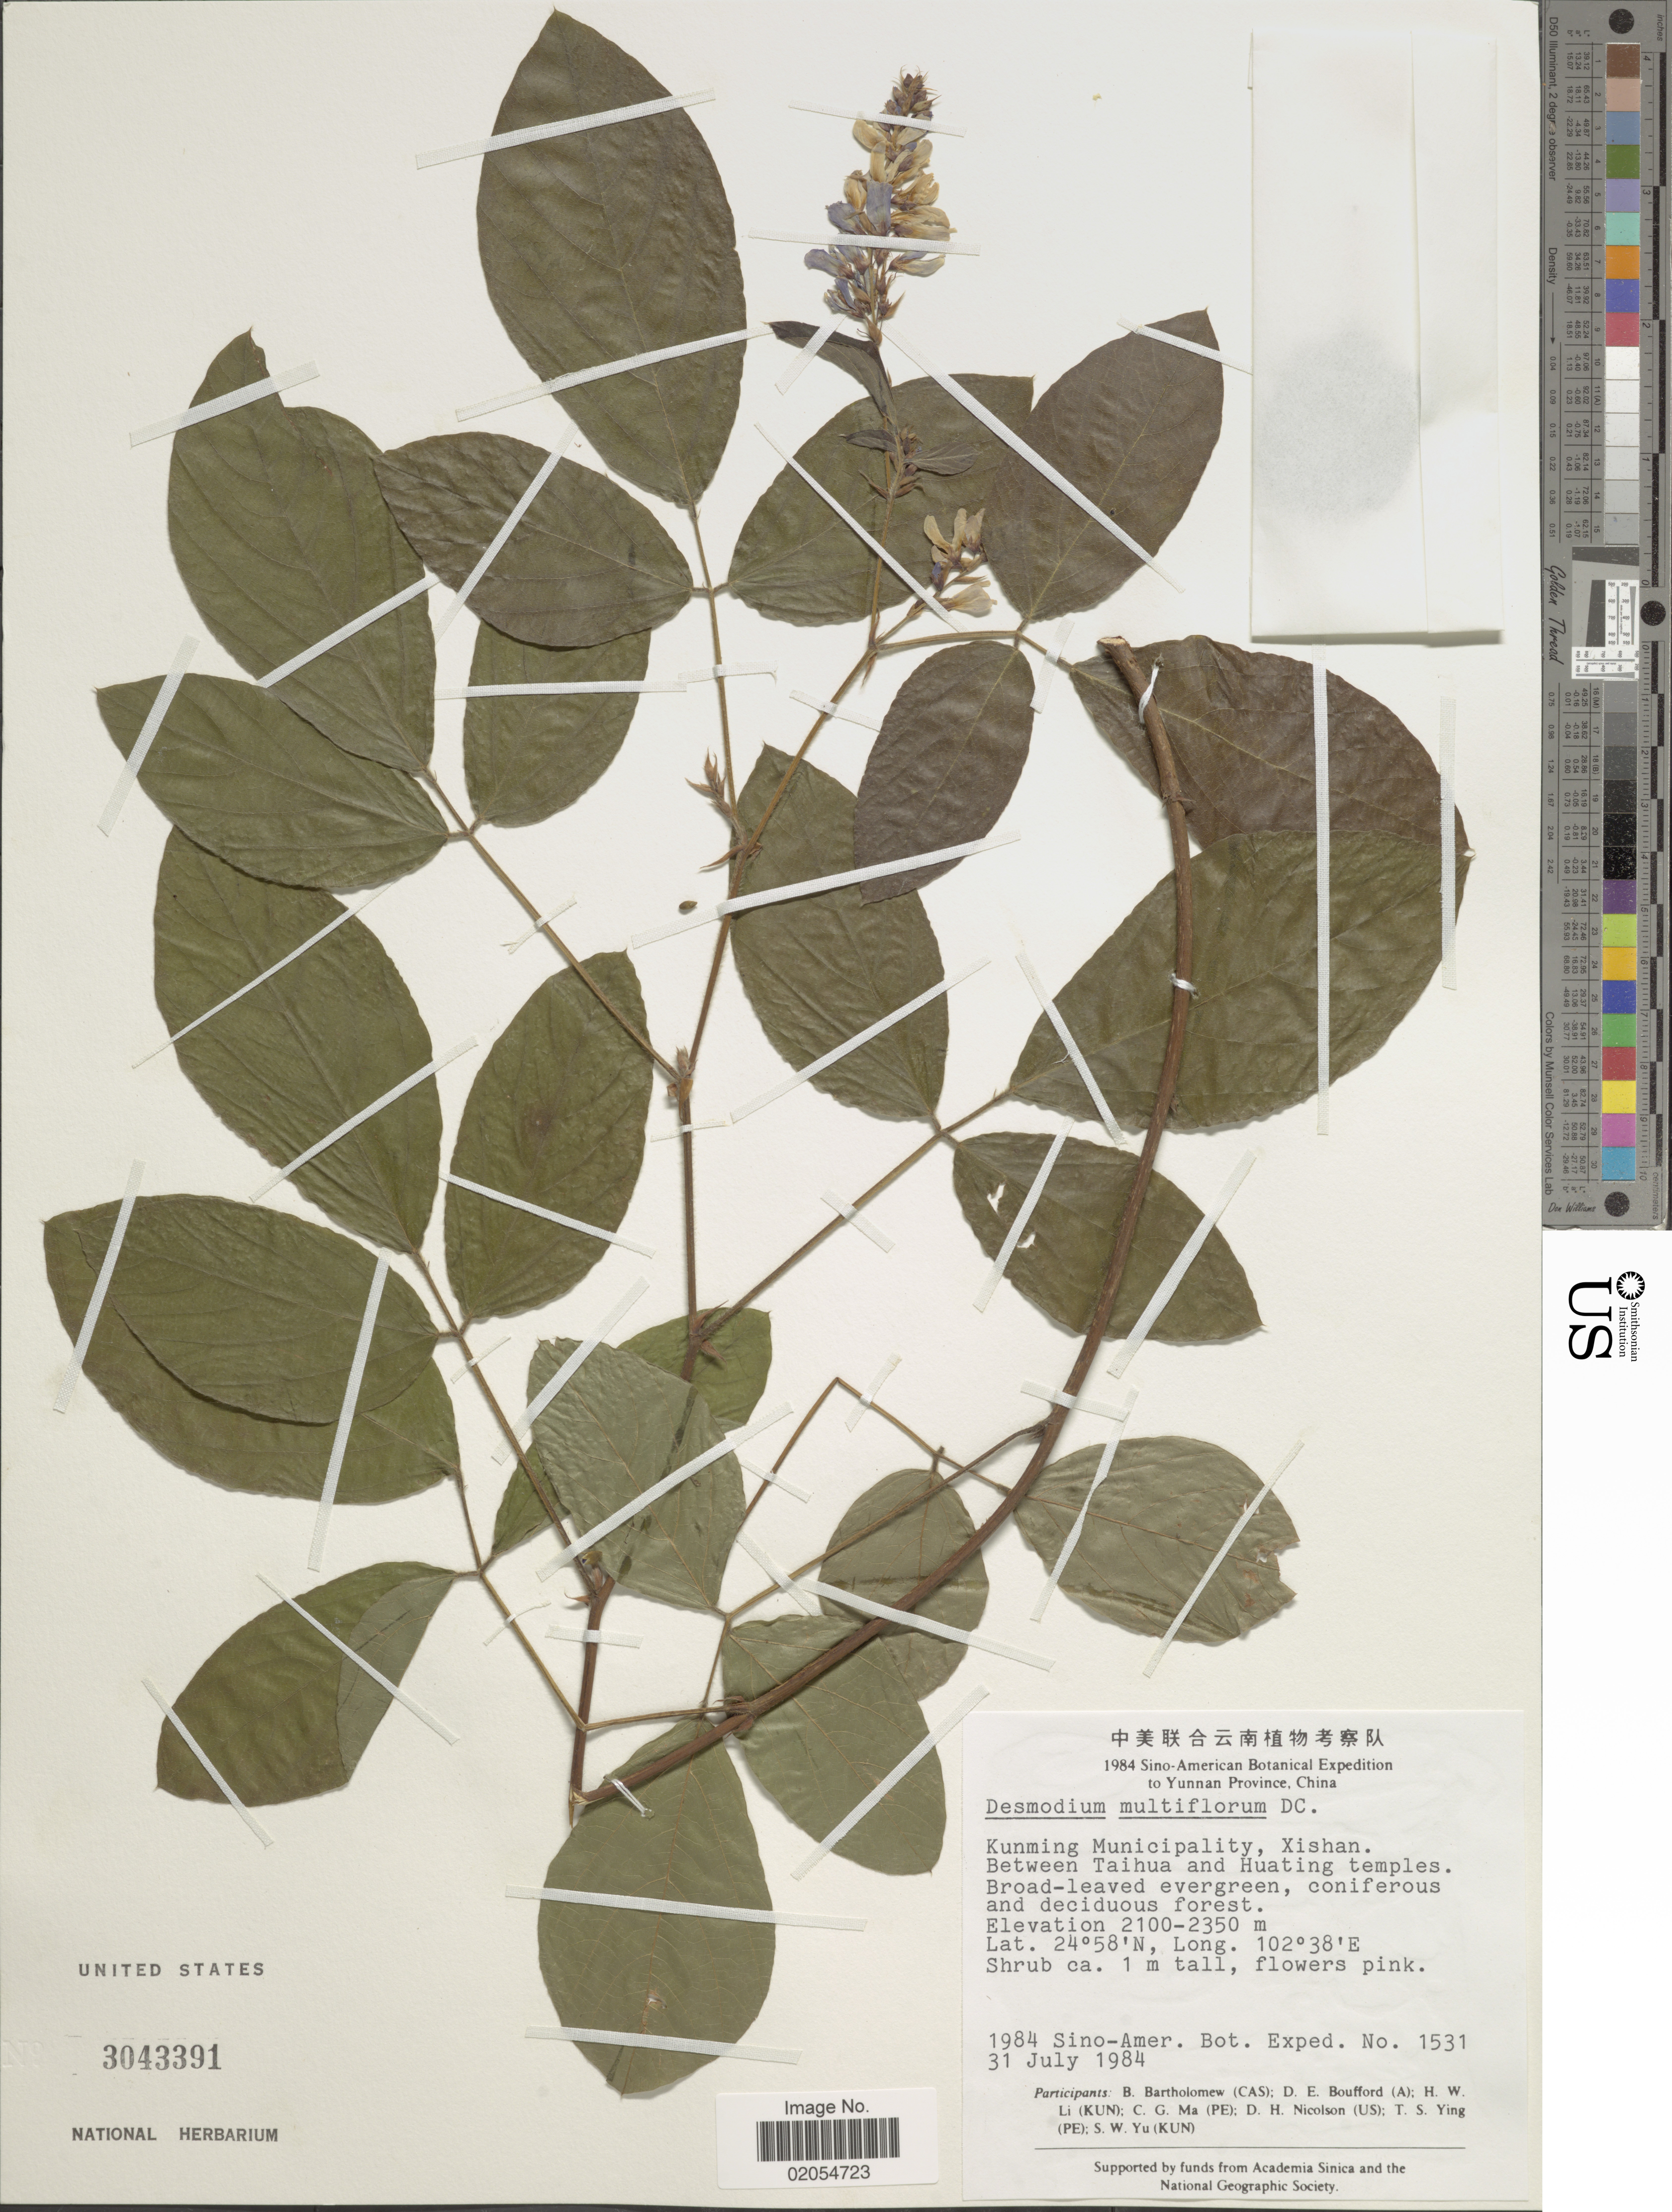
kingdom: Plantae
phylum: Tracheophyta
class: Magnoliopsida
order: Fabales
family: Fabaceae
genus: Ototropis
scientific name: Ototropis multiflora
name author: (DC.) H. Ohashi & K. Ohashi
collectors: Sino-Amer. Bot. Exped. 1984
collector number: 1531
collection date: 1984-07-31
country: China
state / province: Yunnan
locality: Kunming Municipality, Xishan. Between Taihua and Huating temples.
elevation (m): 2100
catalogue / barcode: US 3043391